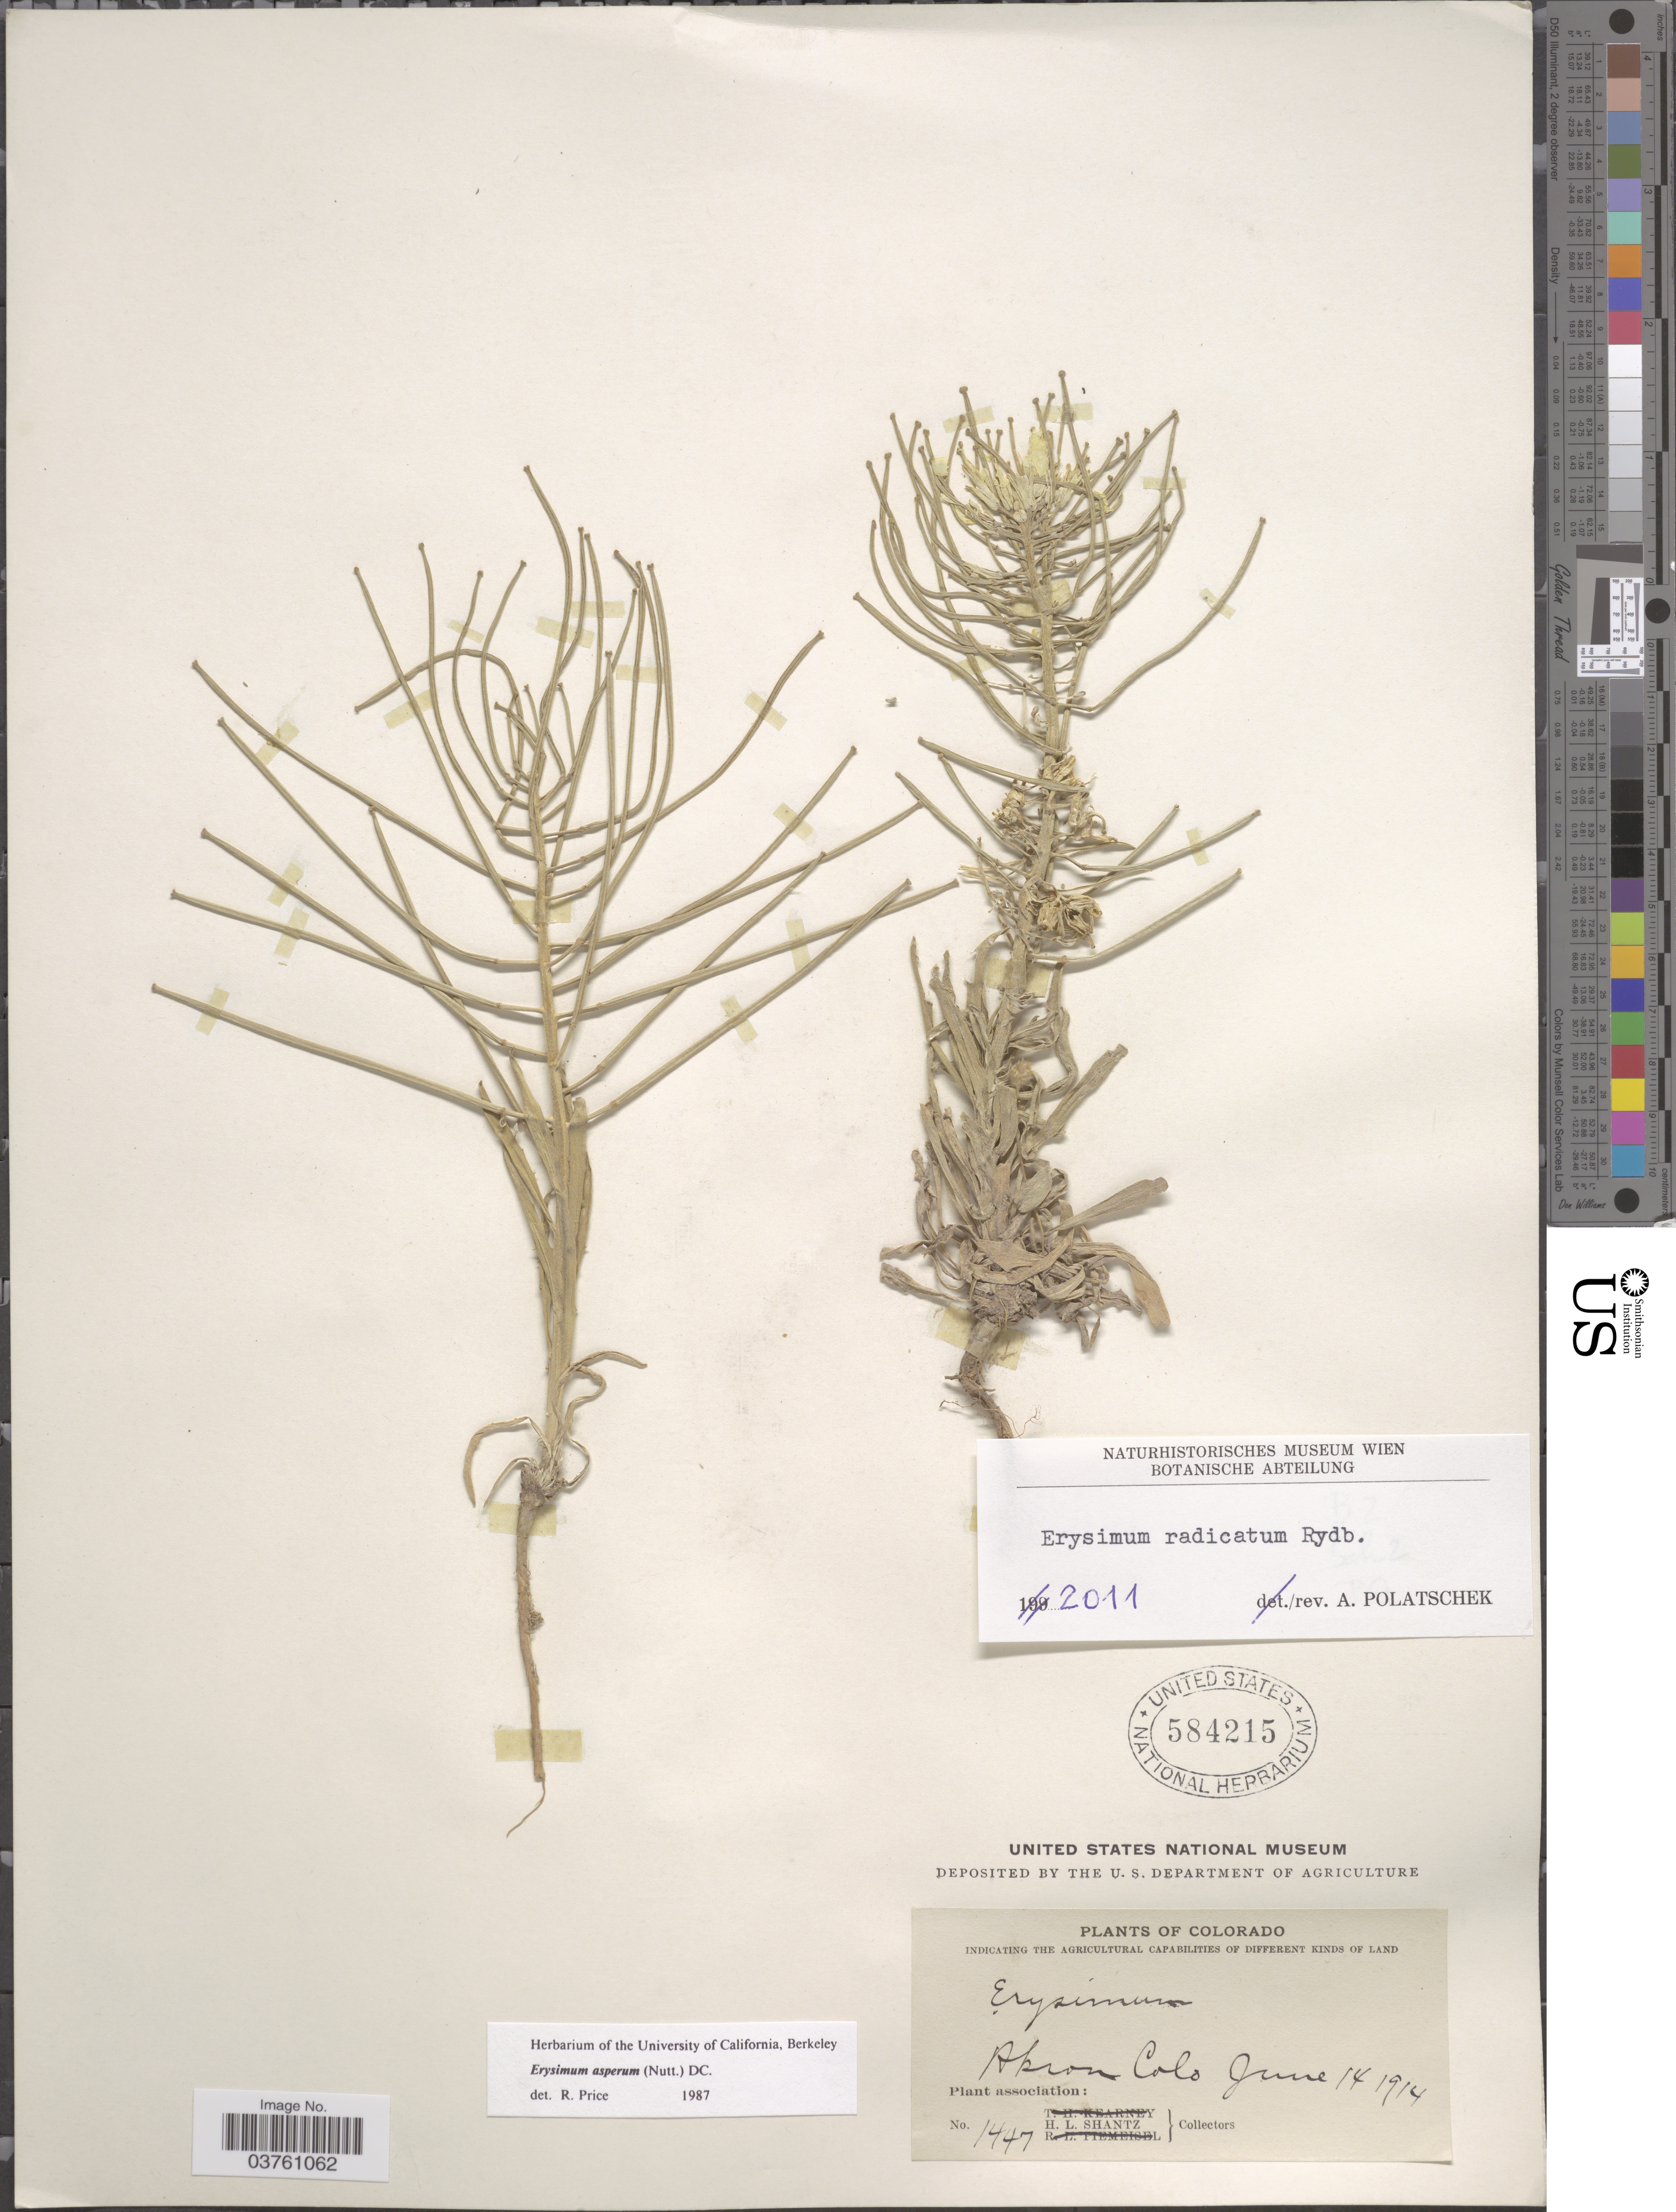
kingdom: Plantae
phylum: Tracheophyta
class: Magnoliopsida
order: Brassicales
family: Brassicaceae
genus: Erysimum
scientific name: Erysimum radicatum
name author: Rydb.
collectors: H. Shantz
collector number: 1447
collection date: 1914-06-14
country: United States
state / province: Colorado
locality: Akron.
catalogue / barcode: US 584215